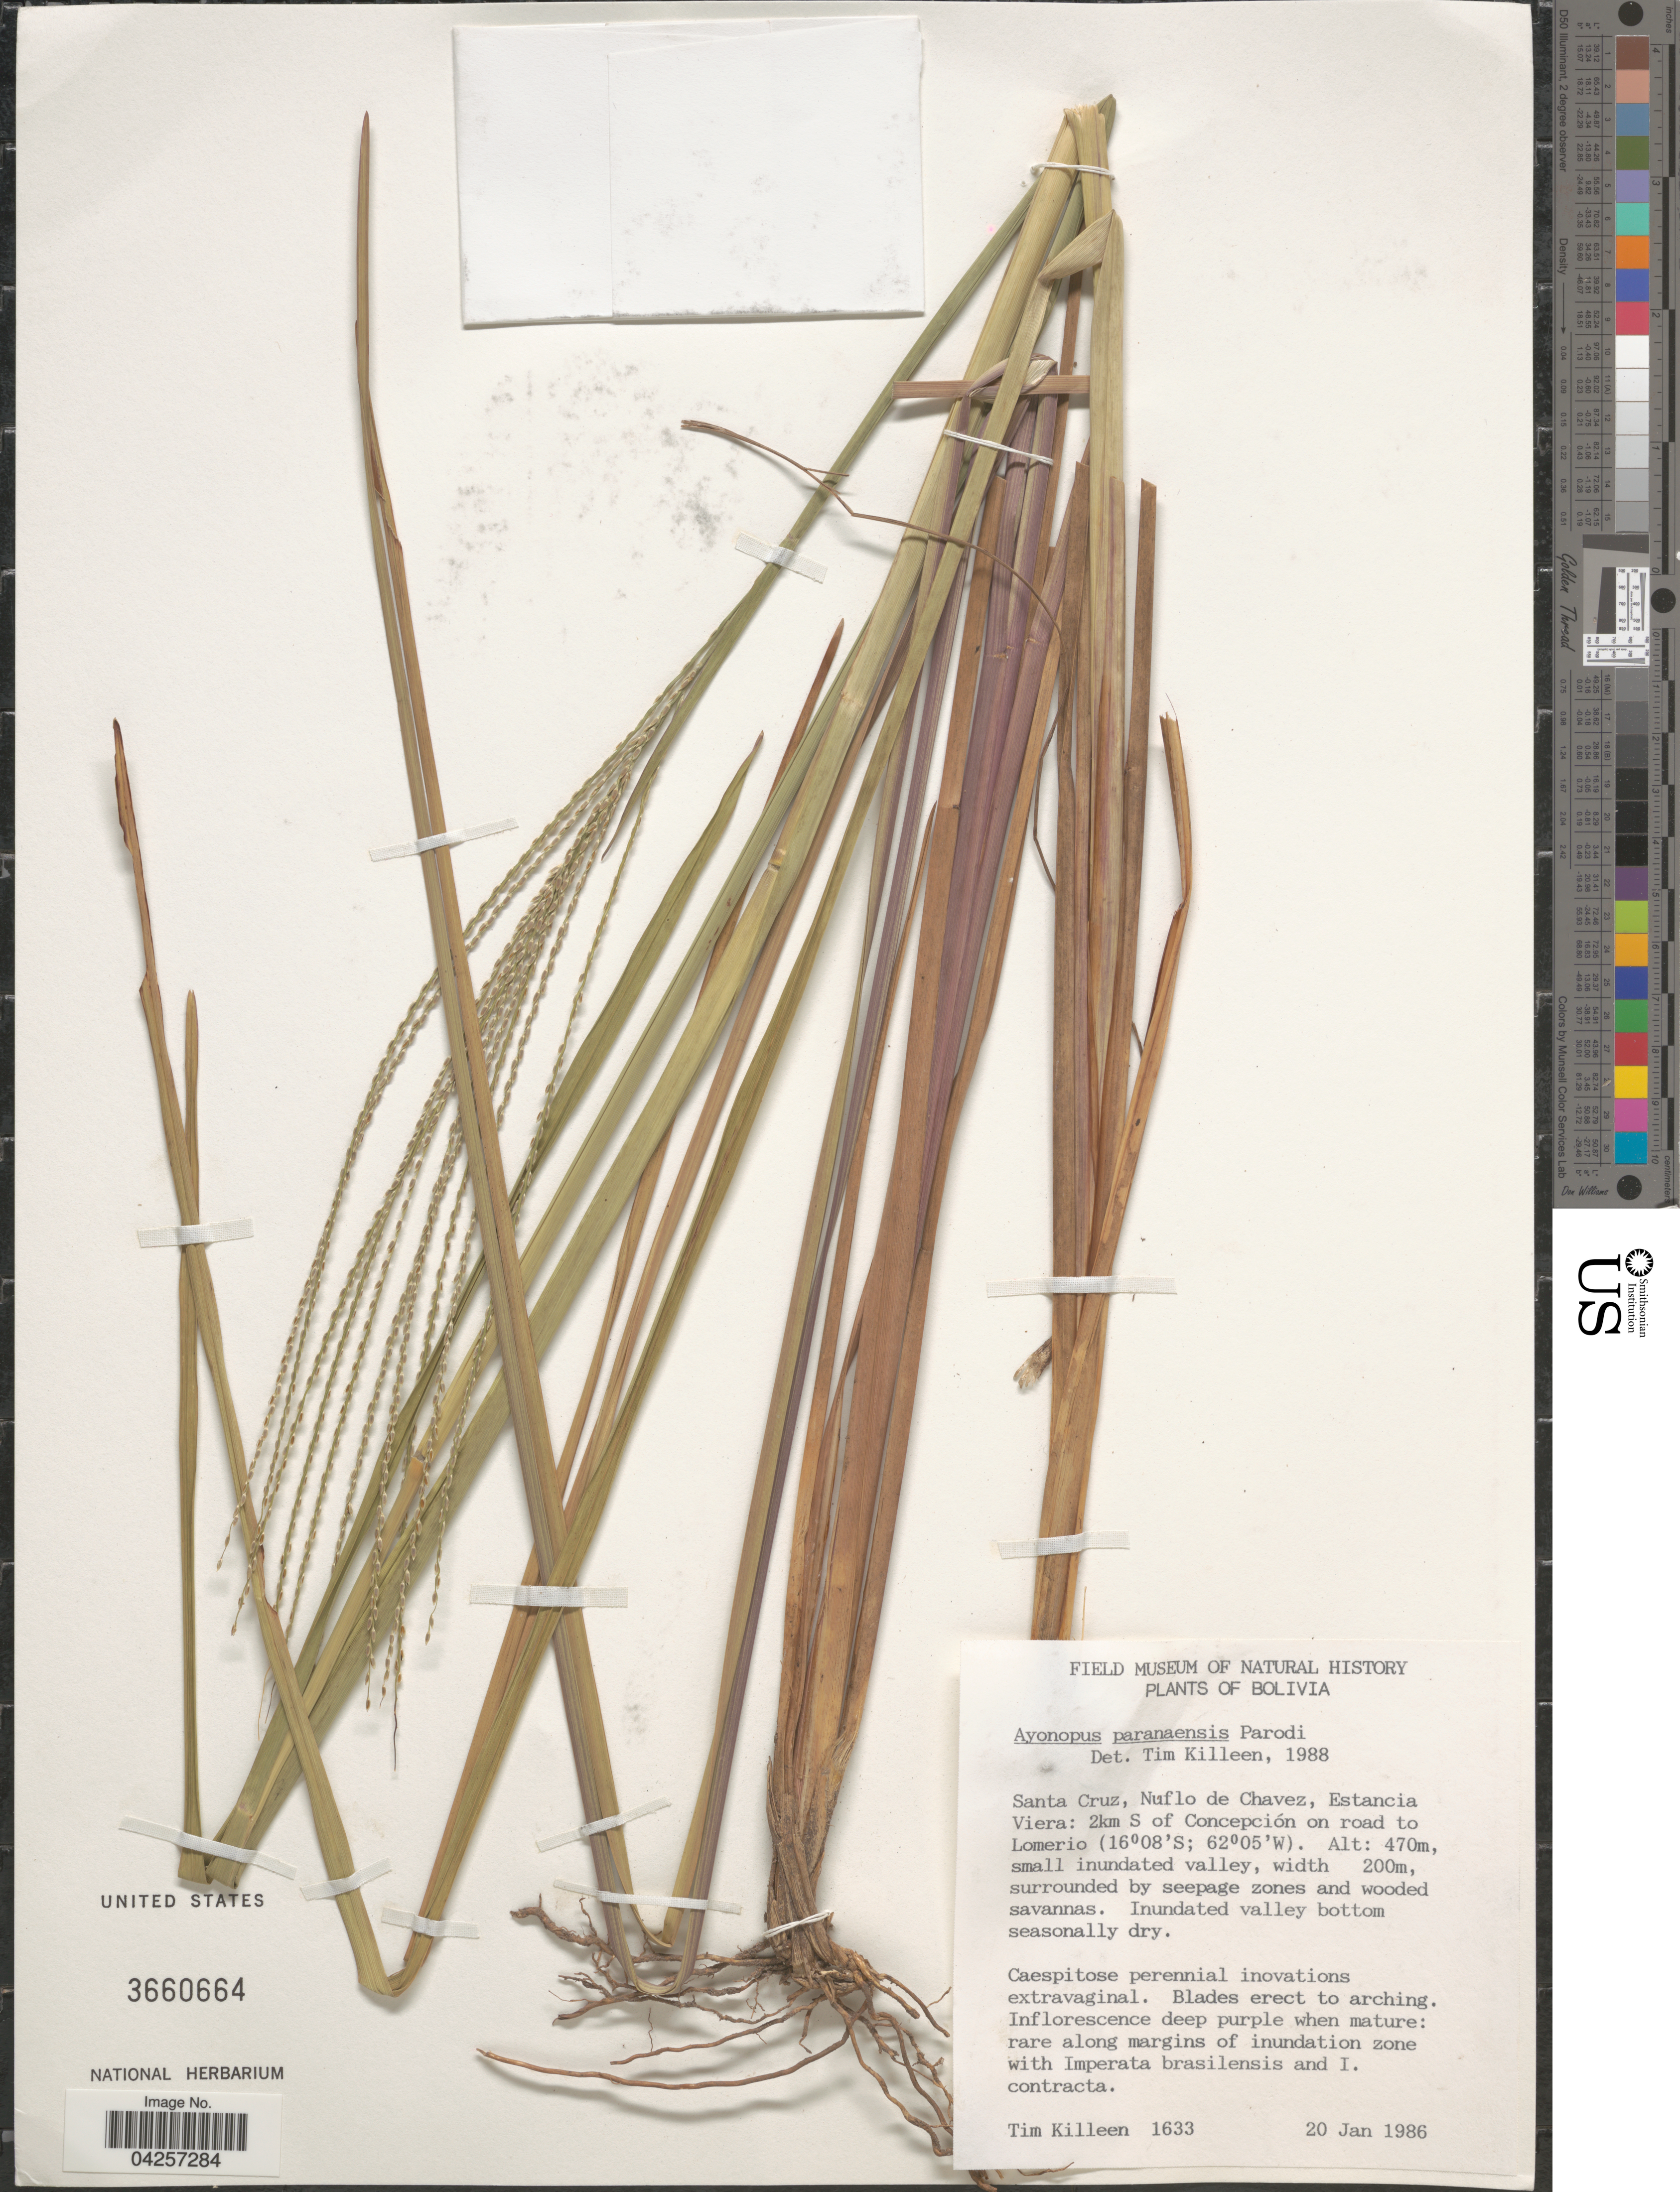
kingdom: Plantae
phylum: Tracheophyta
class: Liliopsida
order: Poales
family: Poaceae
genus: Axonopus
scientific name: Axonopus leptostachyus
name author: (Flüggé) Hitchc.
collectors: T. J. Killeen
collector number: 1633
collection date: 1986-01-20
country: Bolivia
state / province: Santa Cruz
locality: Nuflo de Chavez, Estancia Viera: 2km S of Concepción on road to Lomerio.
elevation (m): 470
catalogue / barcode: US 3660664